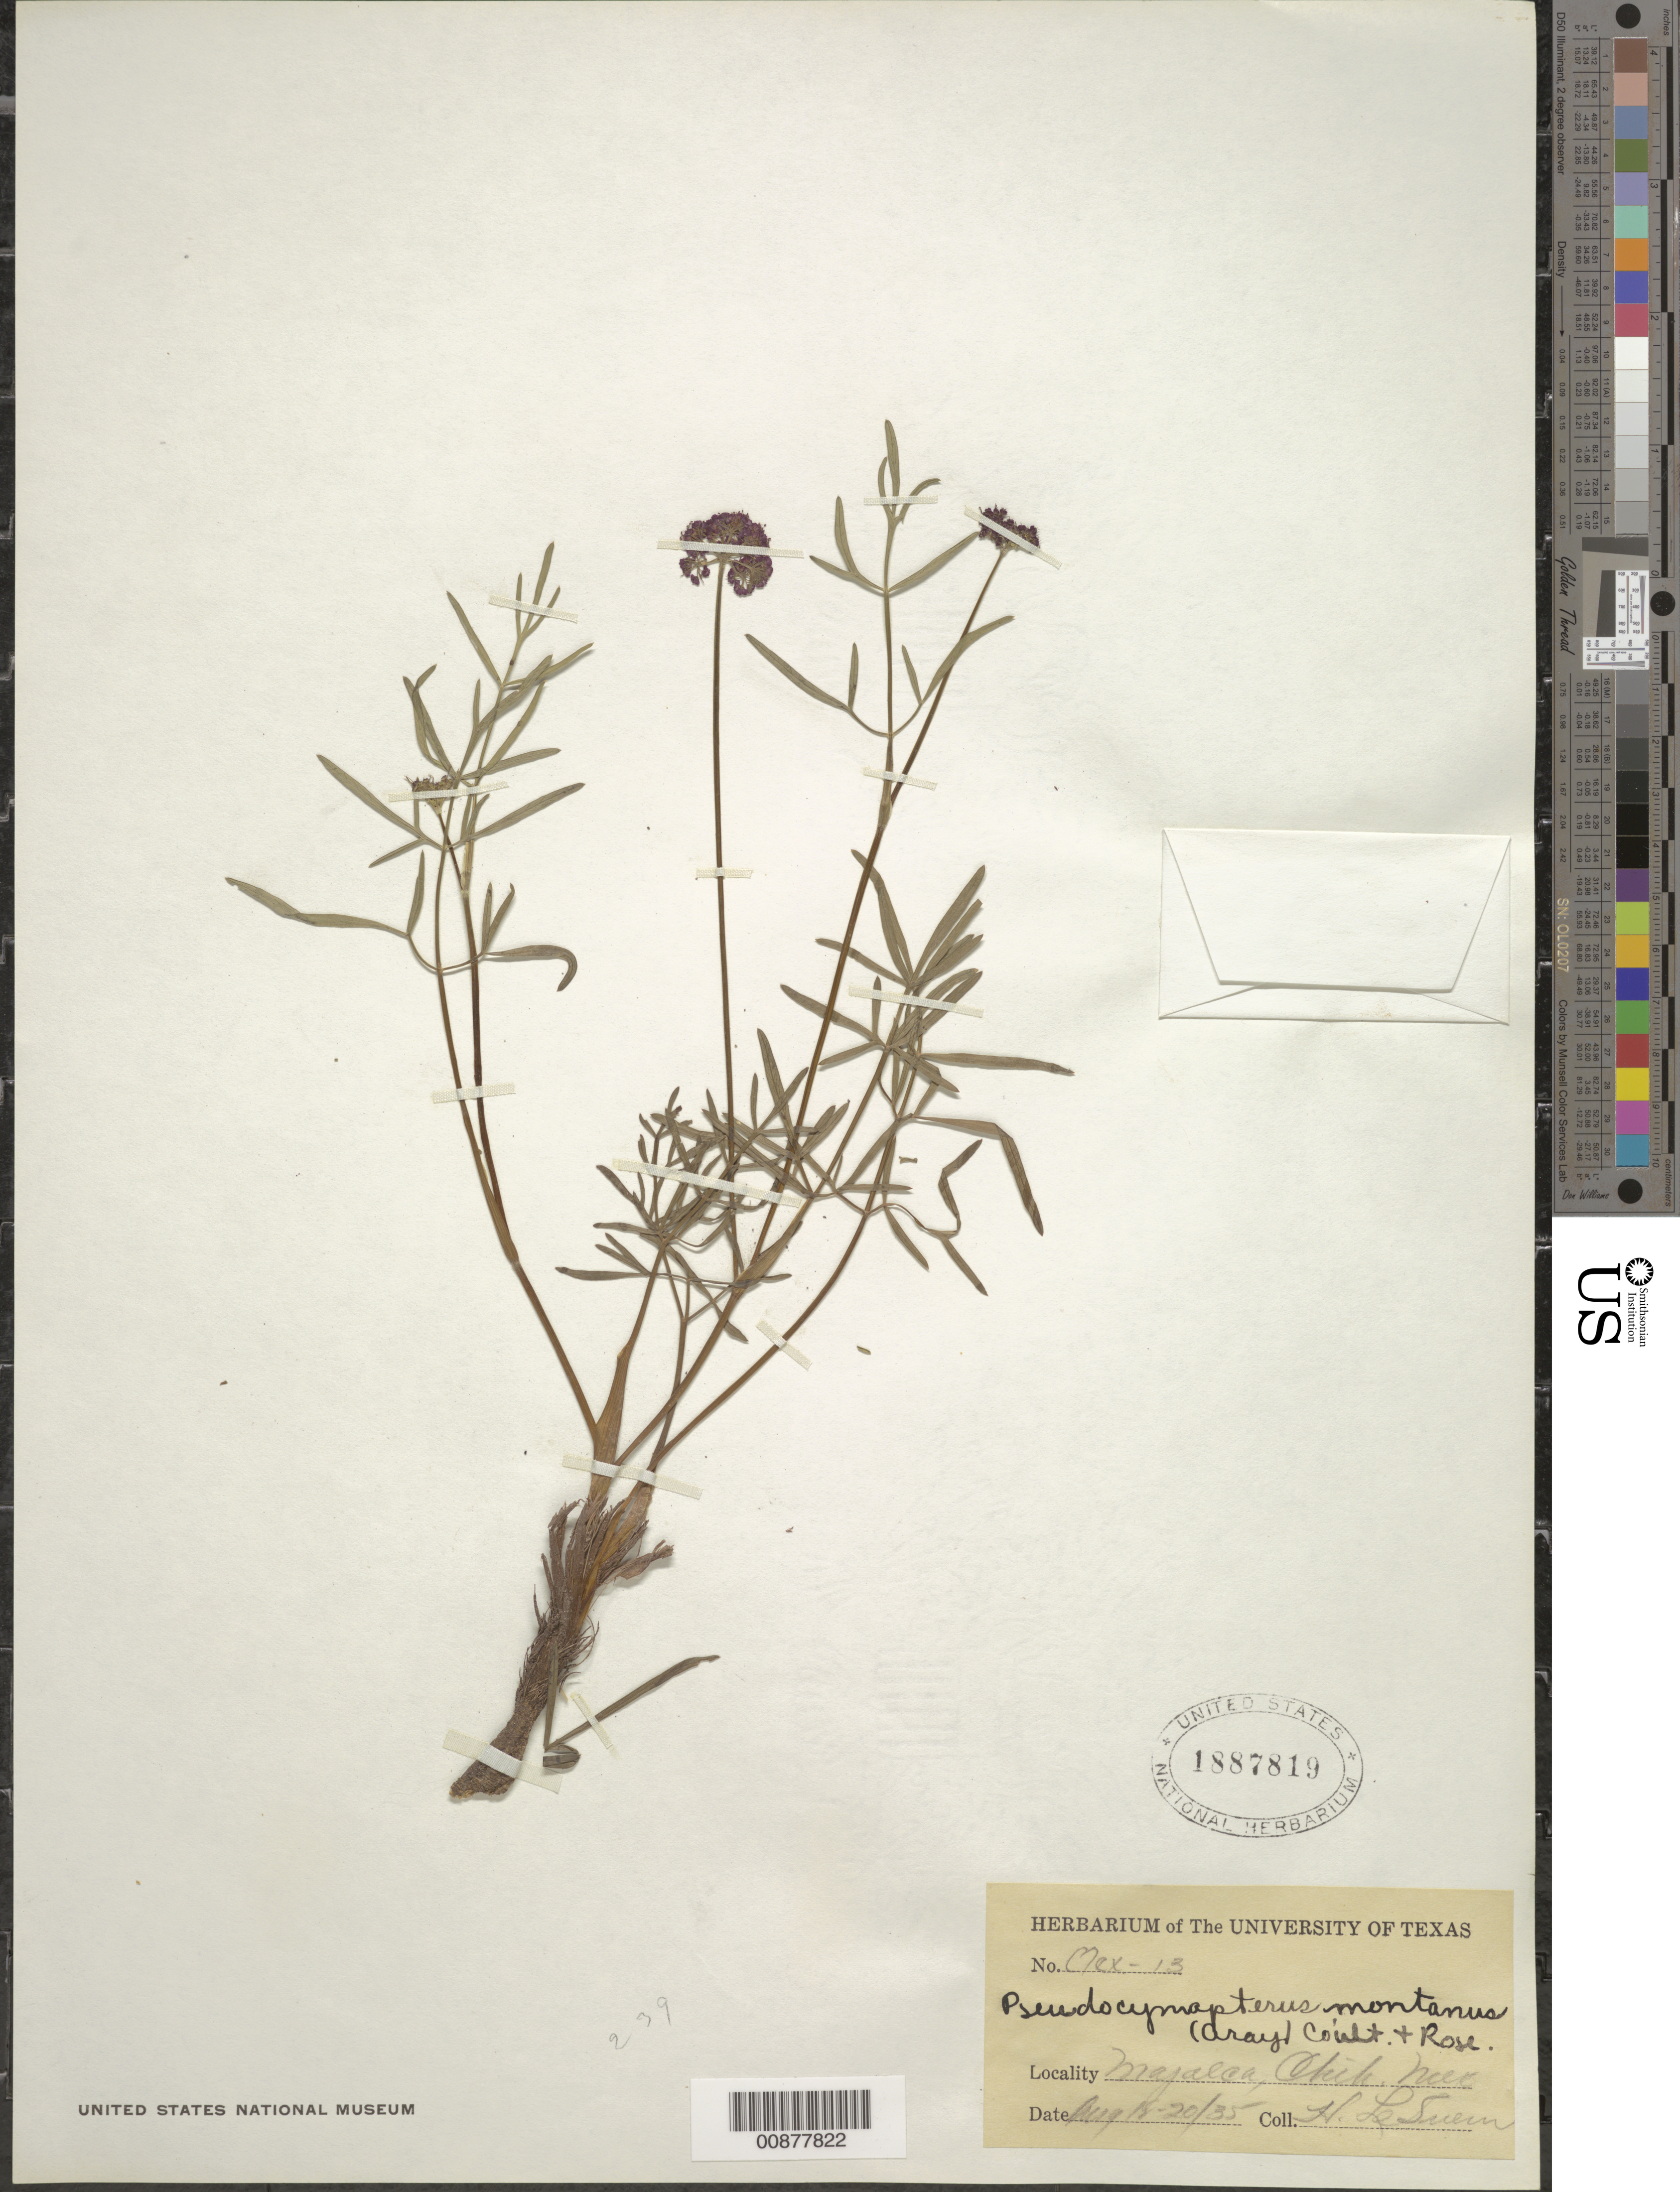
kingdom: Plantae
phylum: Tracheophyta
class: Magnoliopsida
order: Apiales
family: Apiaceae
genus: Pseudocymopterus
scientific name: Pseudocymopterus montanus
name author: (A. Gray) J.M. Coult. & Rose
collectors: D. H. LeSueur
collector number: Mex - 13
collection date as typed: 18 Aug 1935 to 20 Aug 1935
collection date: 1935-08-18/1935-08-20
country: Mexico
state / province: Chihuahua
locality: Majalca, Chihuahua.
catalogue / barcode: US 1887819